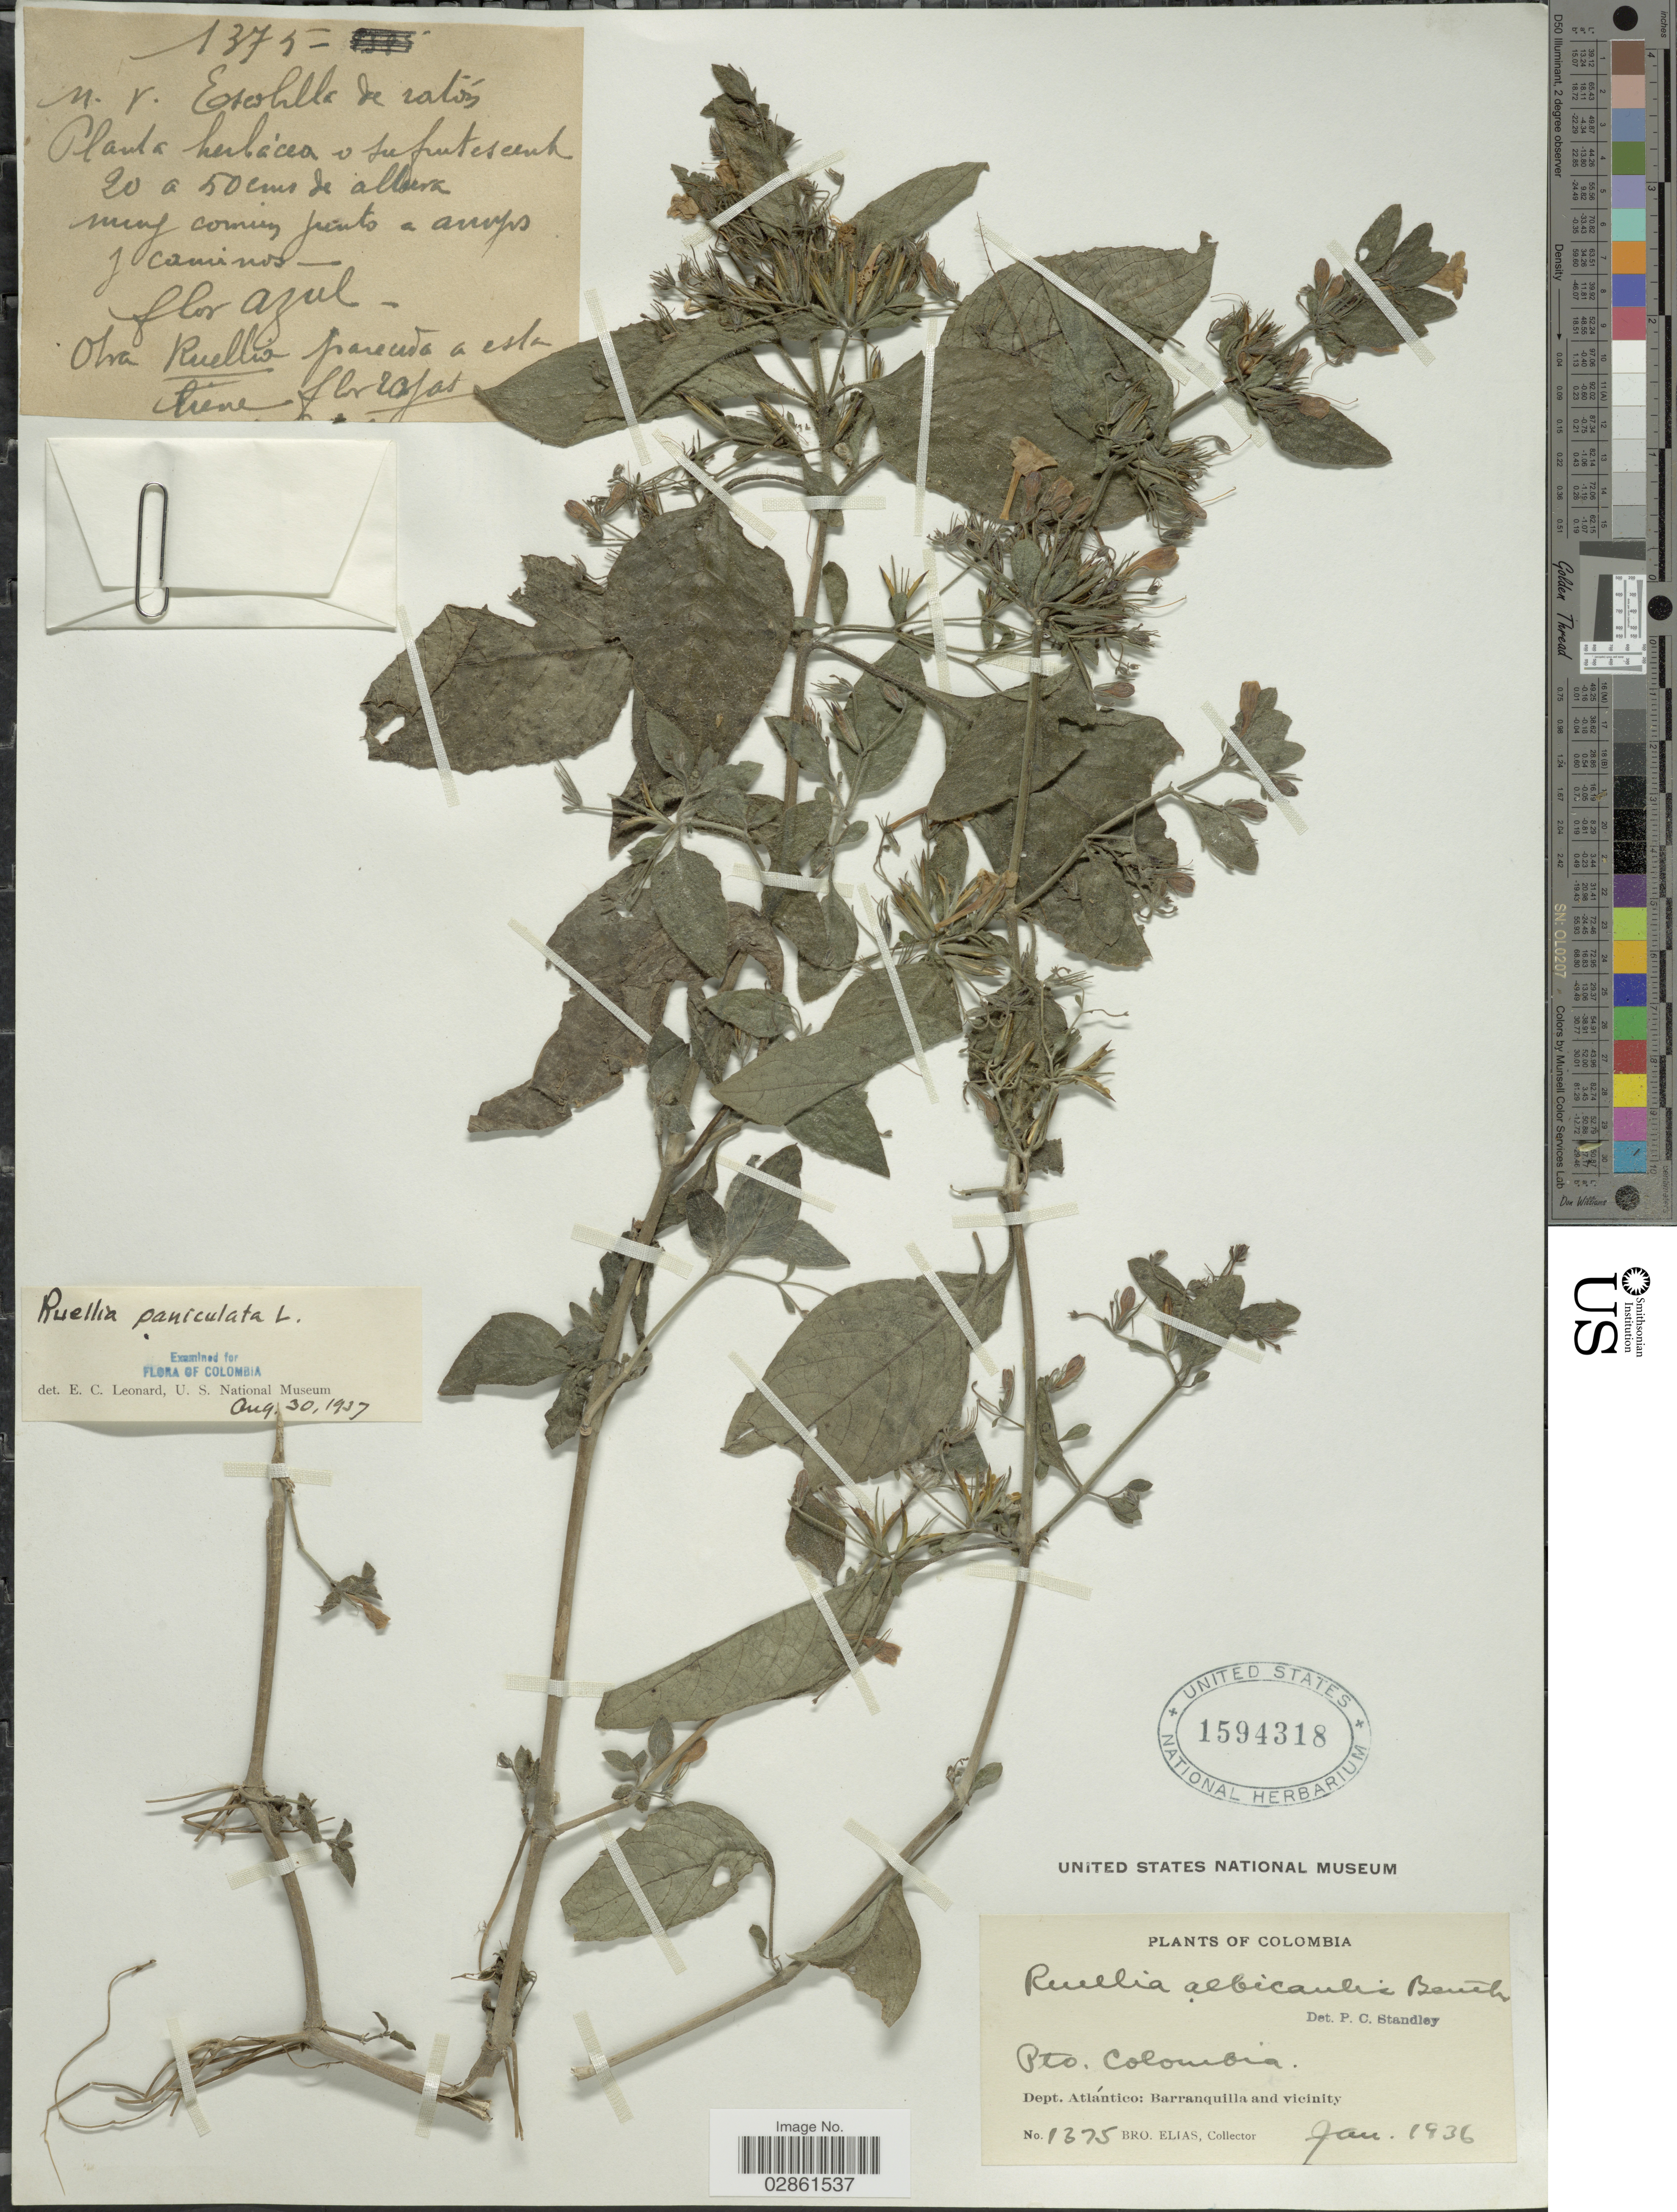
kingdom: Plantae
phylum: Tracheophyta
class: Magnoliopsida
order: Lamiales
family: Acanthaceae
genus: Ruellia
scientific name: Ruellia paniculata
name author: L.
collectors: Bro. Elias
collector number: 1375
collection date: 1936-01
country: Colombia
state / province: Atlántico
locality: Dept. Atlántico. Barranquilla and vicinity. Pto. Colombia.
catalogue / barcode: US 1594318